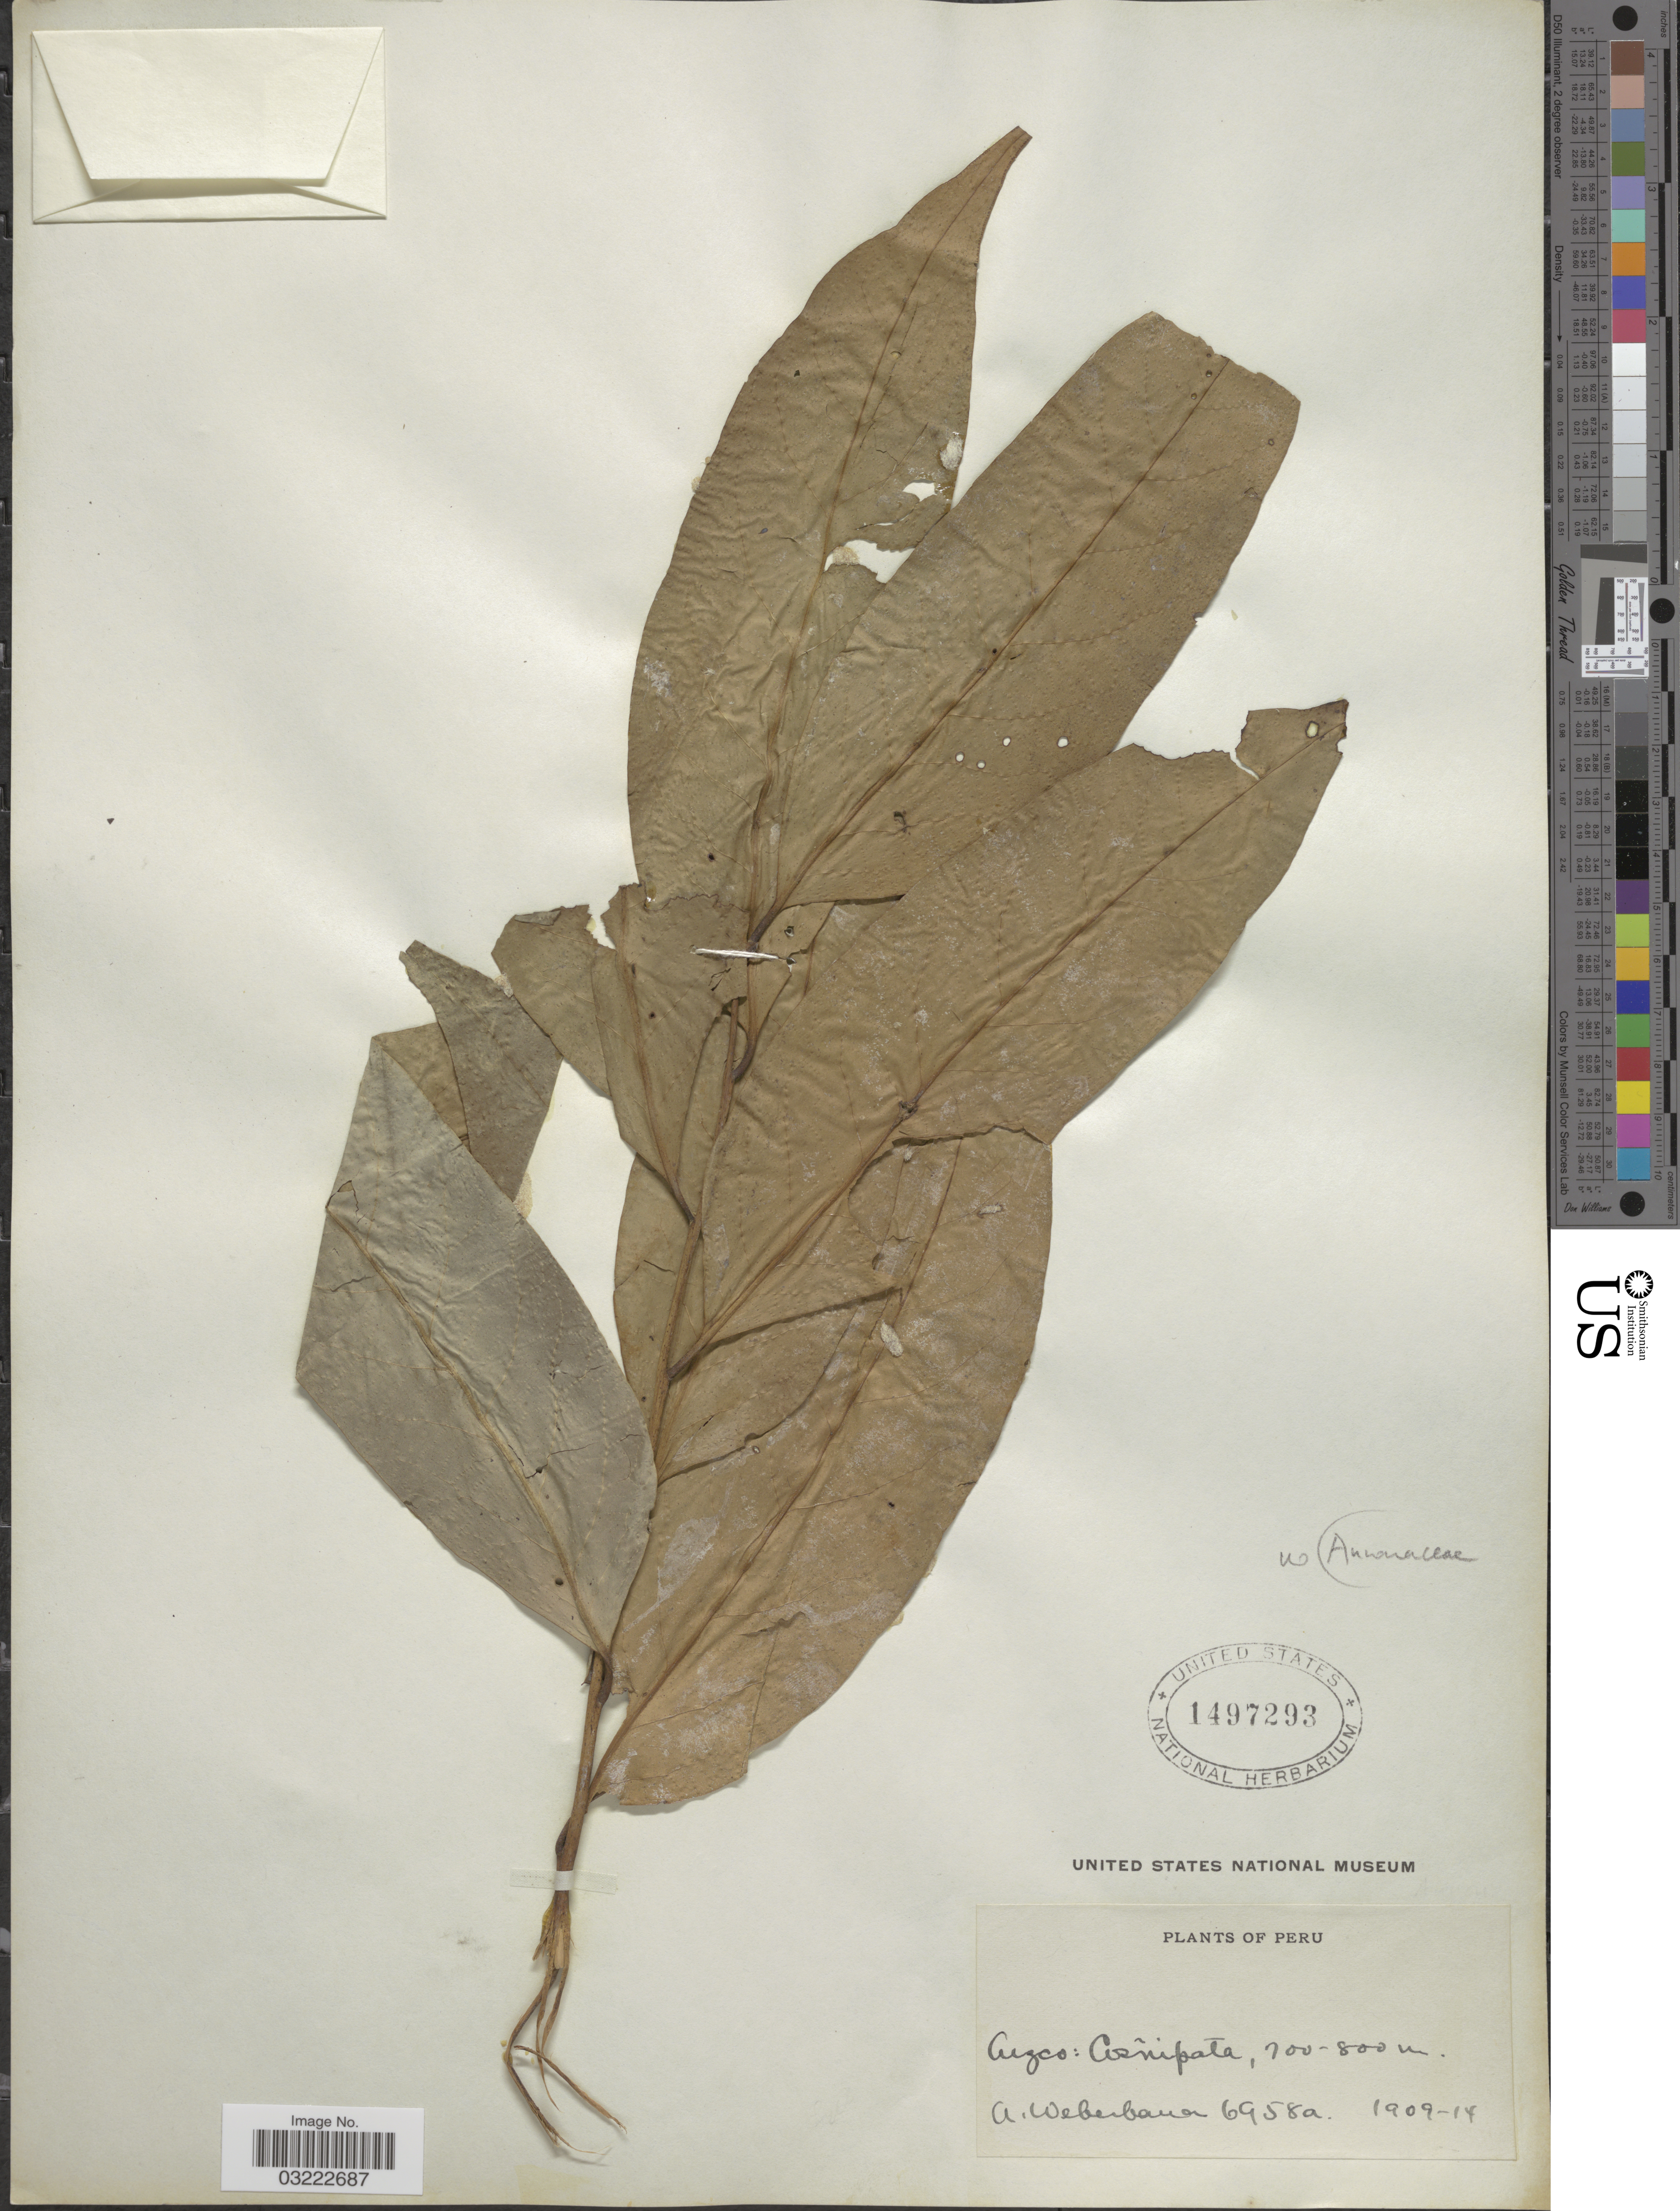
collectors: A. Weberbauer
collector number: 6958a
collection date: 1909/1914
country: Peru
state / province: Cusco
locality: Cuzco: Cosñipata.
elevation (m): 700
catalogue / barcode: US 1497293